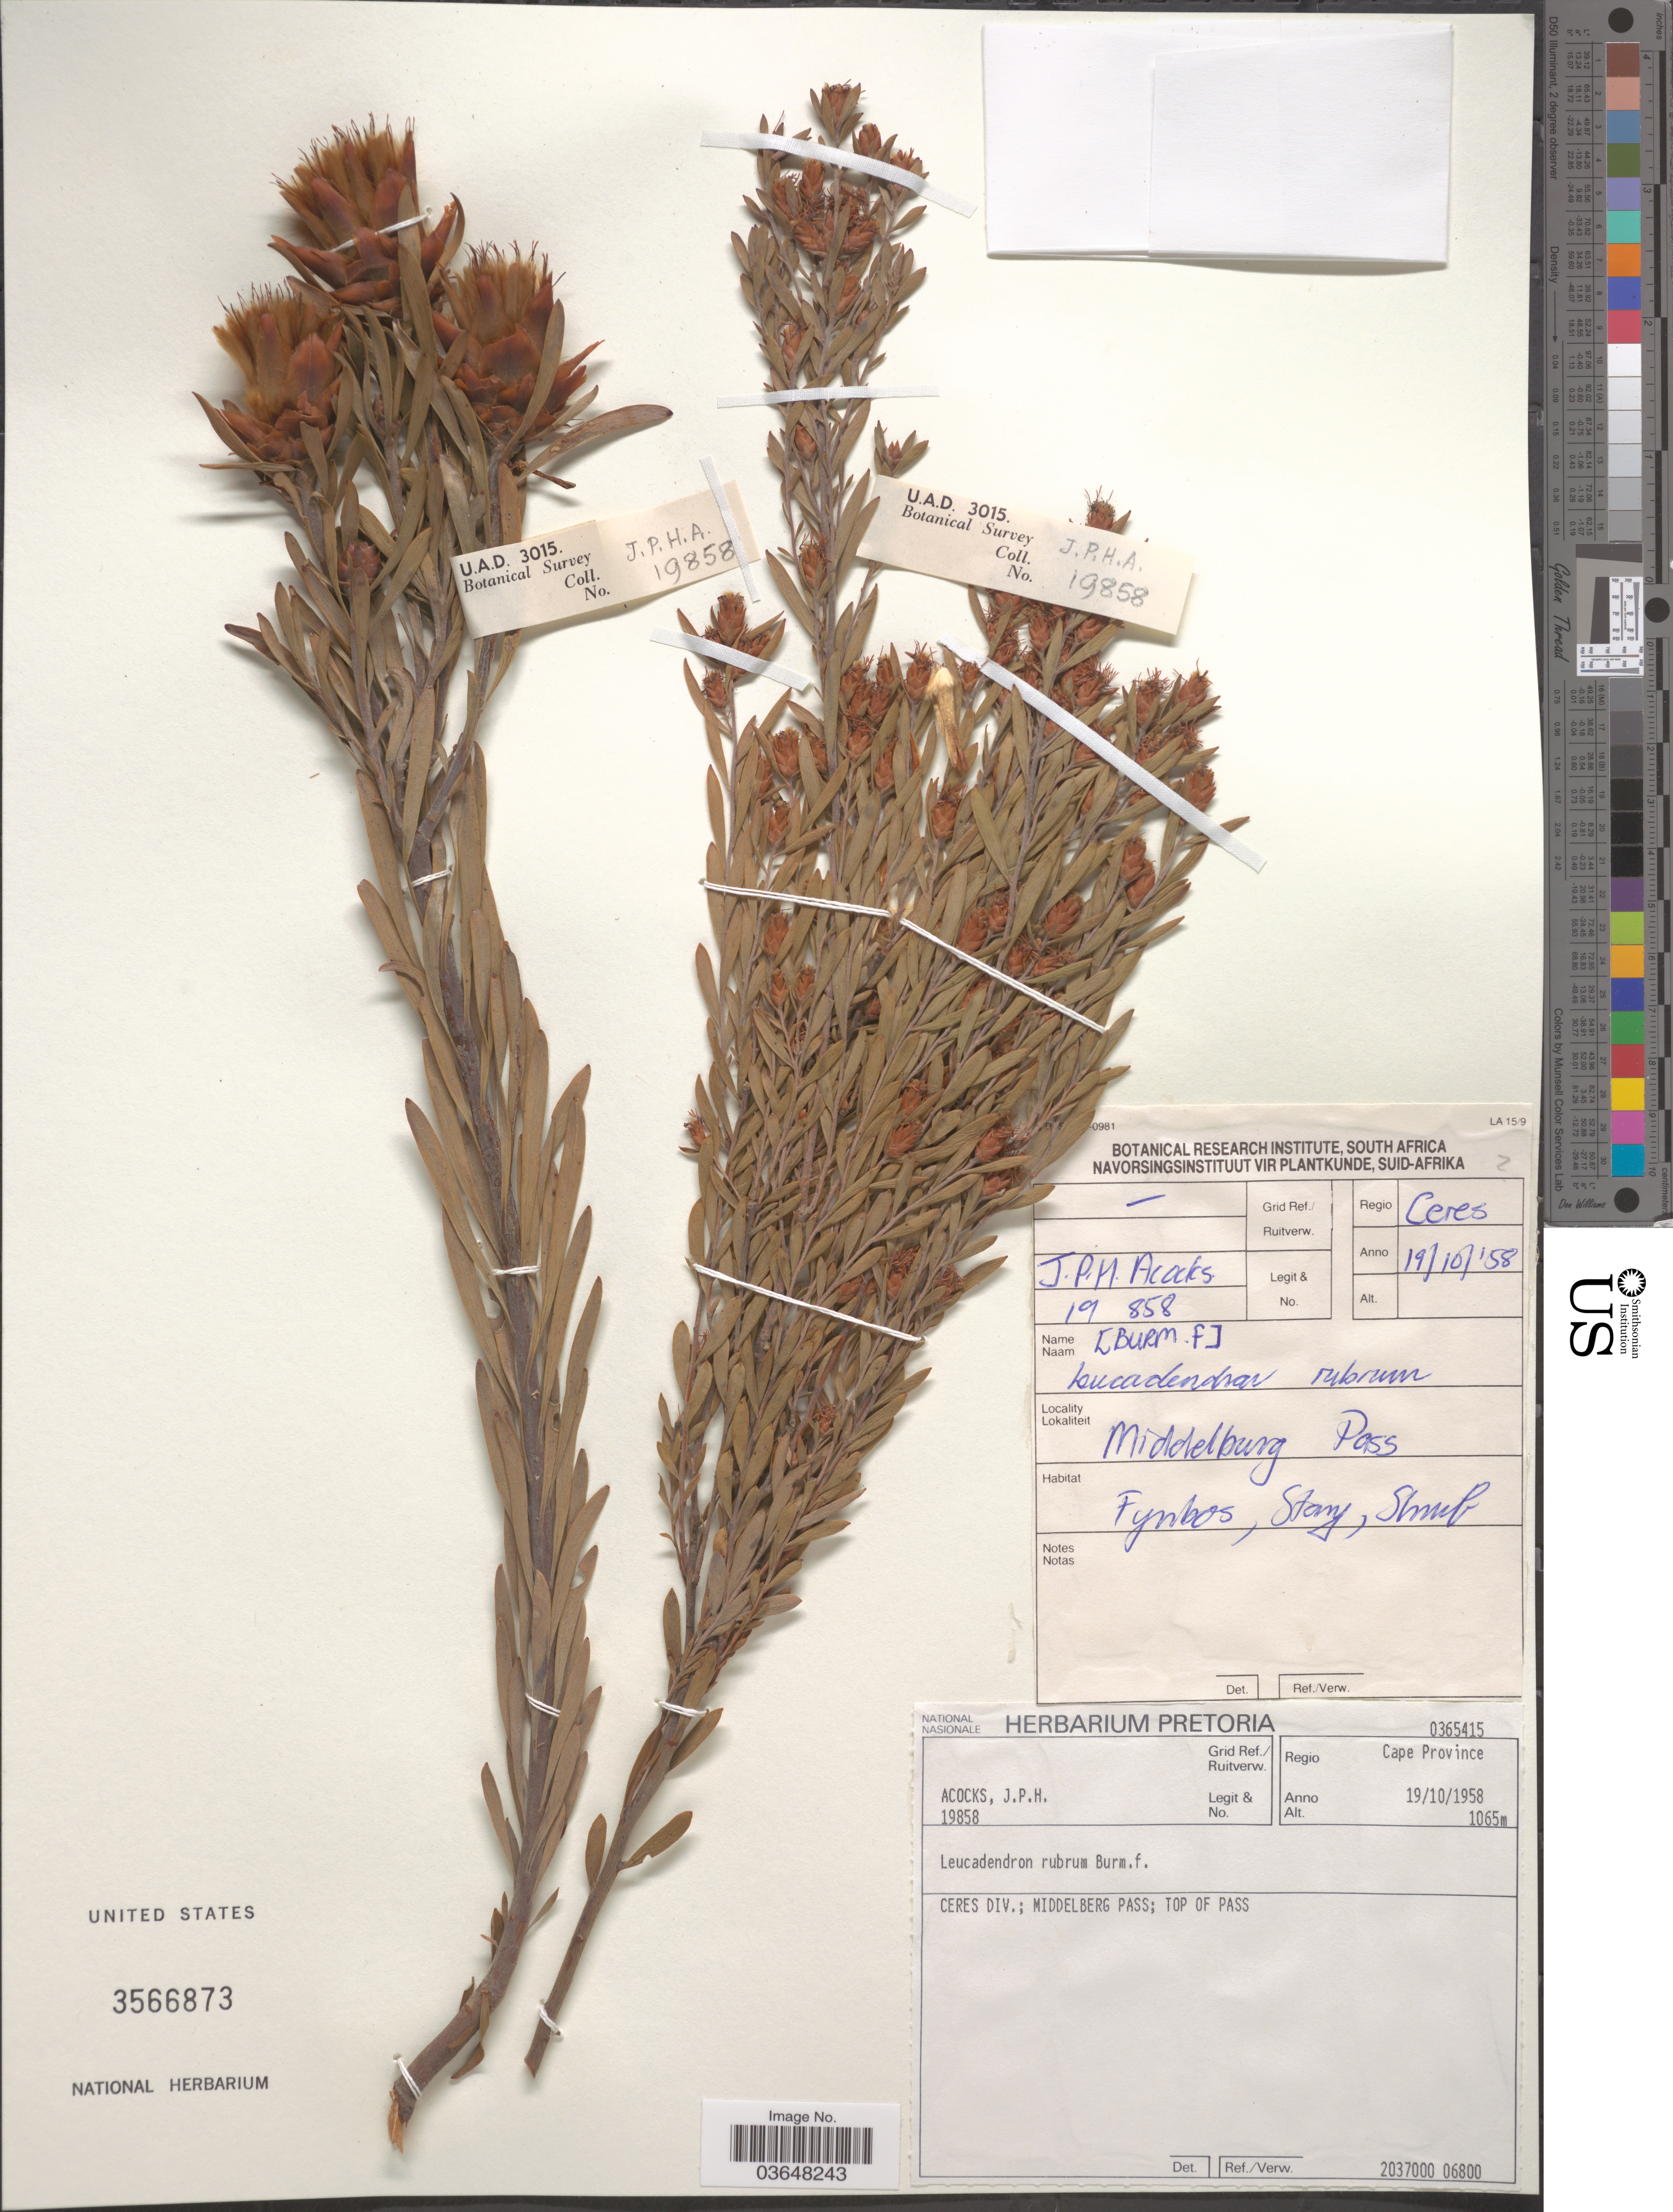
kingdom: Plantae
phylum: Tracheophyta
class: Magnoliopsida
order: Proteales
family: Proteaceae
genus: Leucadendron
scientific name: Leucadendron rubrum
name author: Burm. f.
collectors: J. P. Acocks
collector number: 19858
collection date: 1958-10-19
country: South Africa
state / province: Western Cape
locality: Regio Ceres. Ceres Div.; Middelburg Pass; Top of pass.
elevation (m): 1065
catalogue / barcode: US 3566873